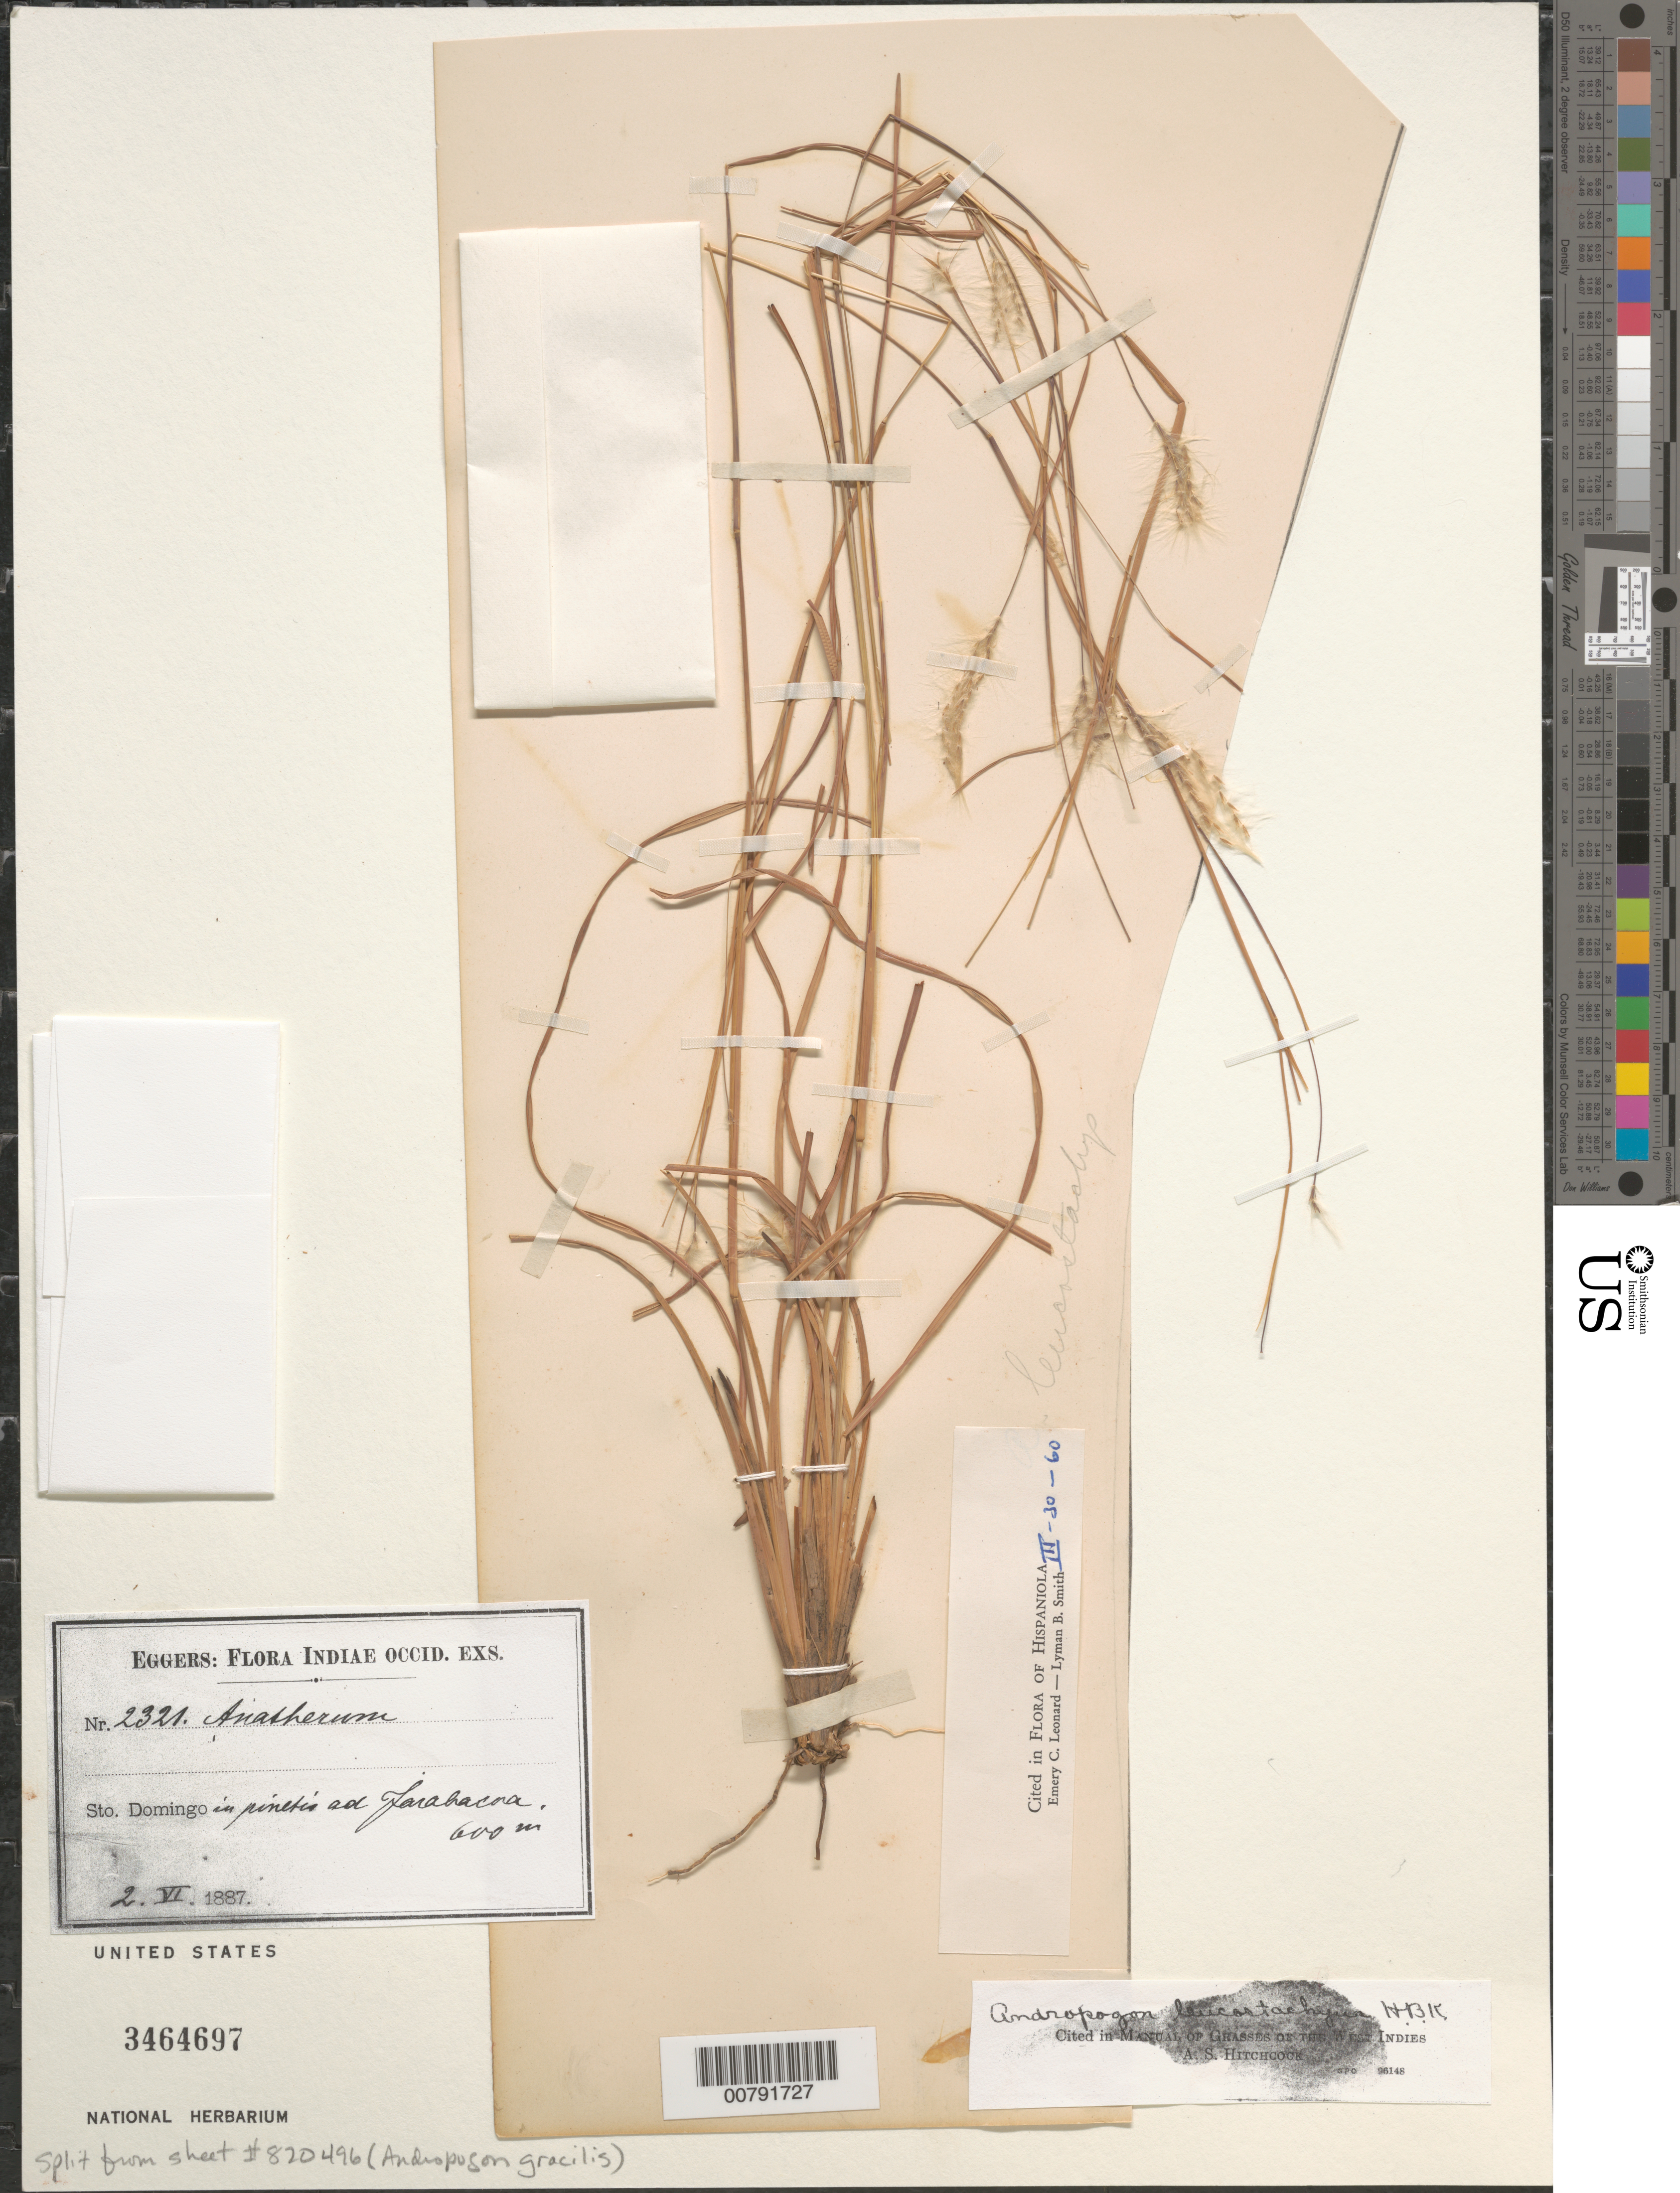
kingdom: Plantae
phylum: Tracheophyta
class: Liliopsida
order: Poales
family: Poaceae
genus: Andropogon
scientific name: Andropogon leucostachyus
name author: Kunth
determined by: Leonard, E. C.; Smith, L. B.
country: Dominican Republic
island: Hispaniola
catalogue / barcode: US 3464697